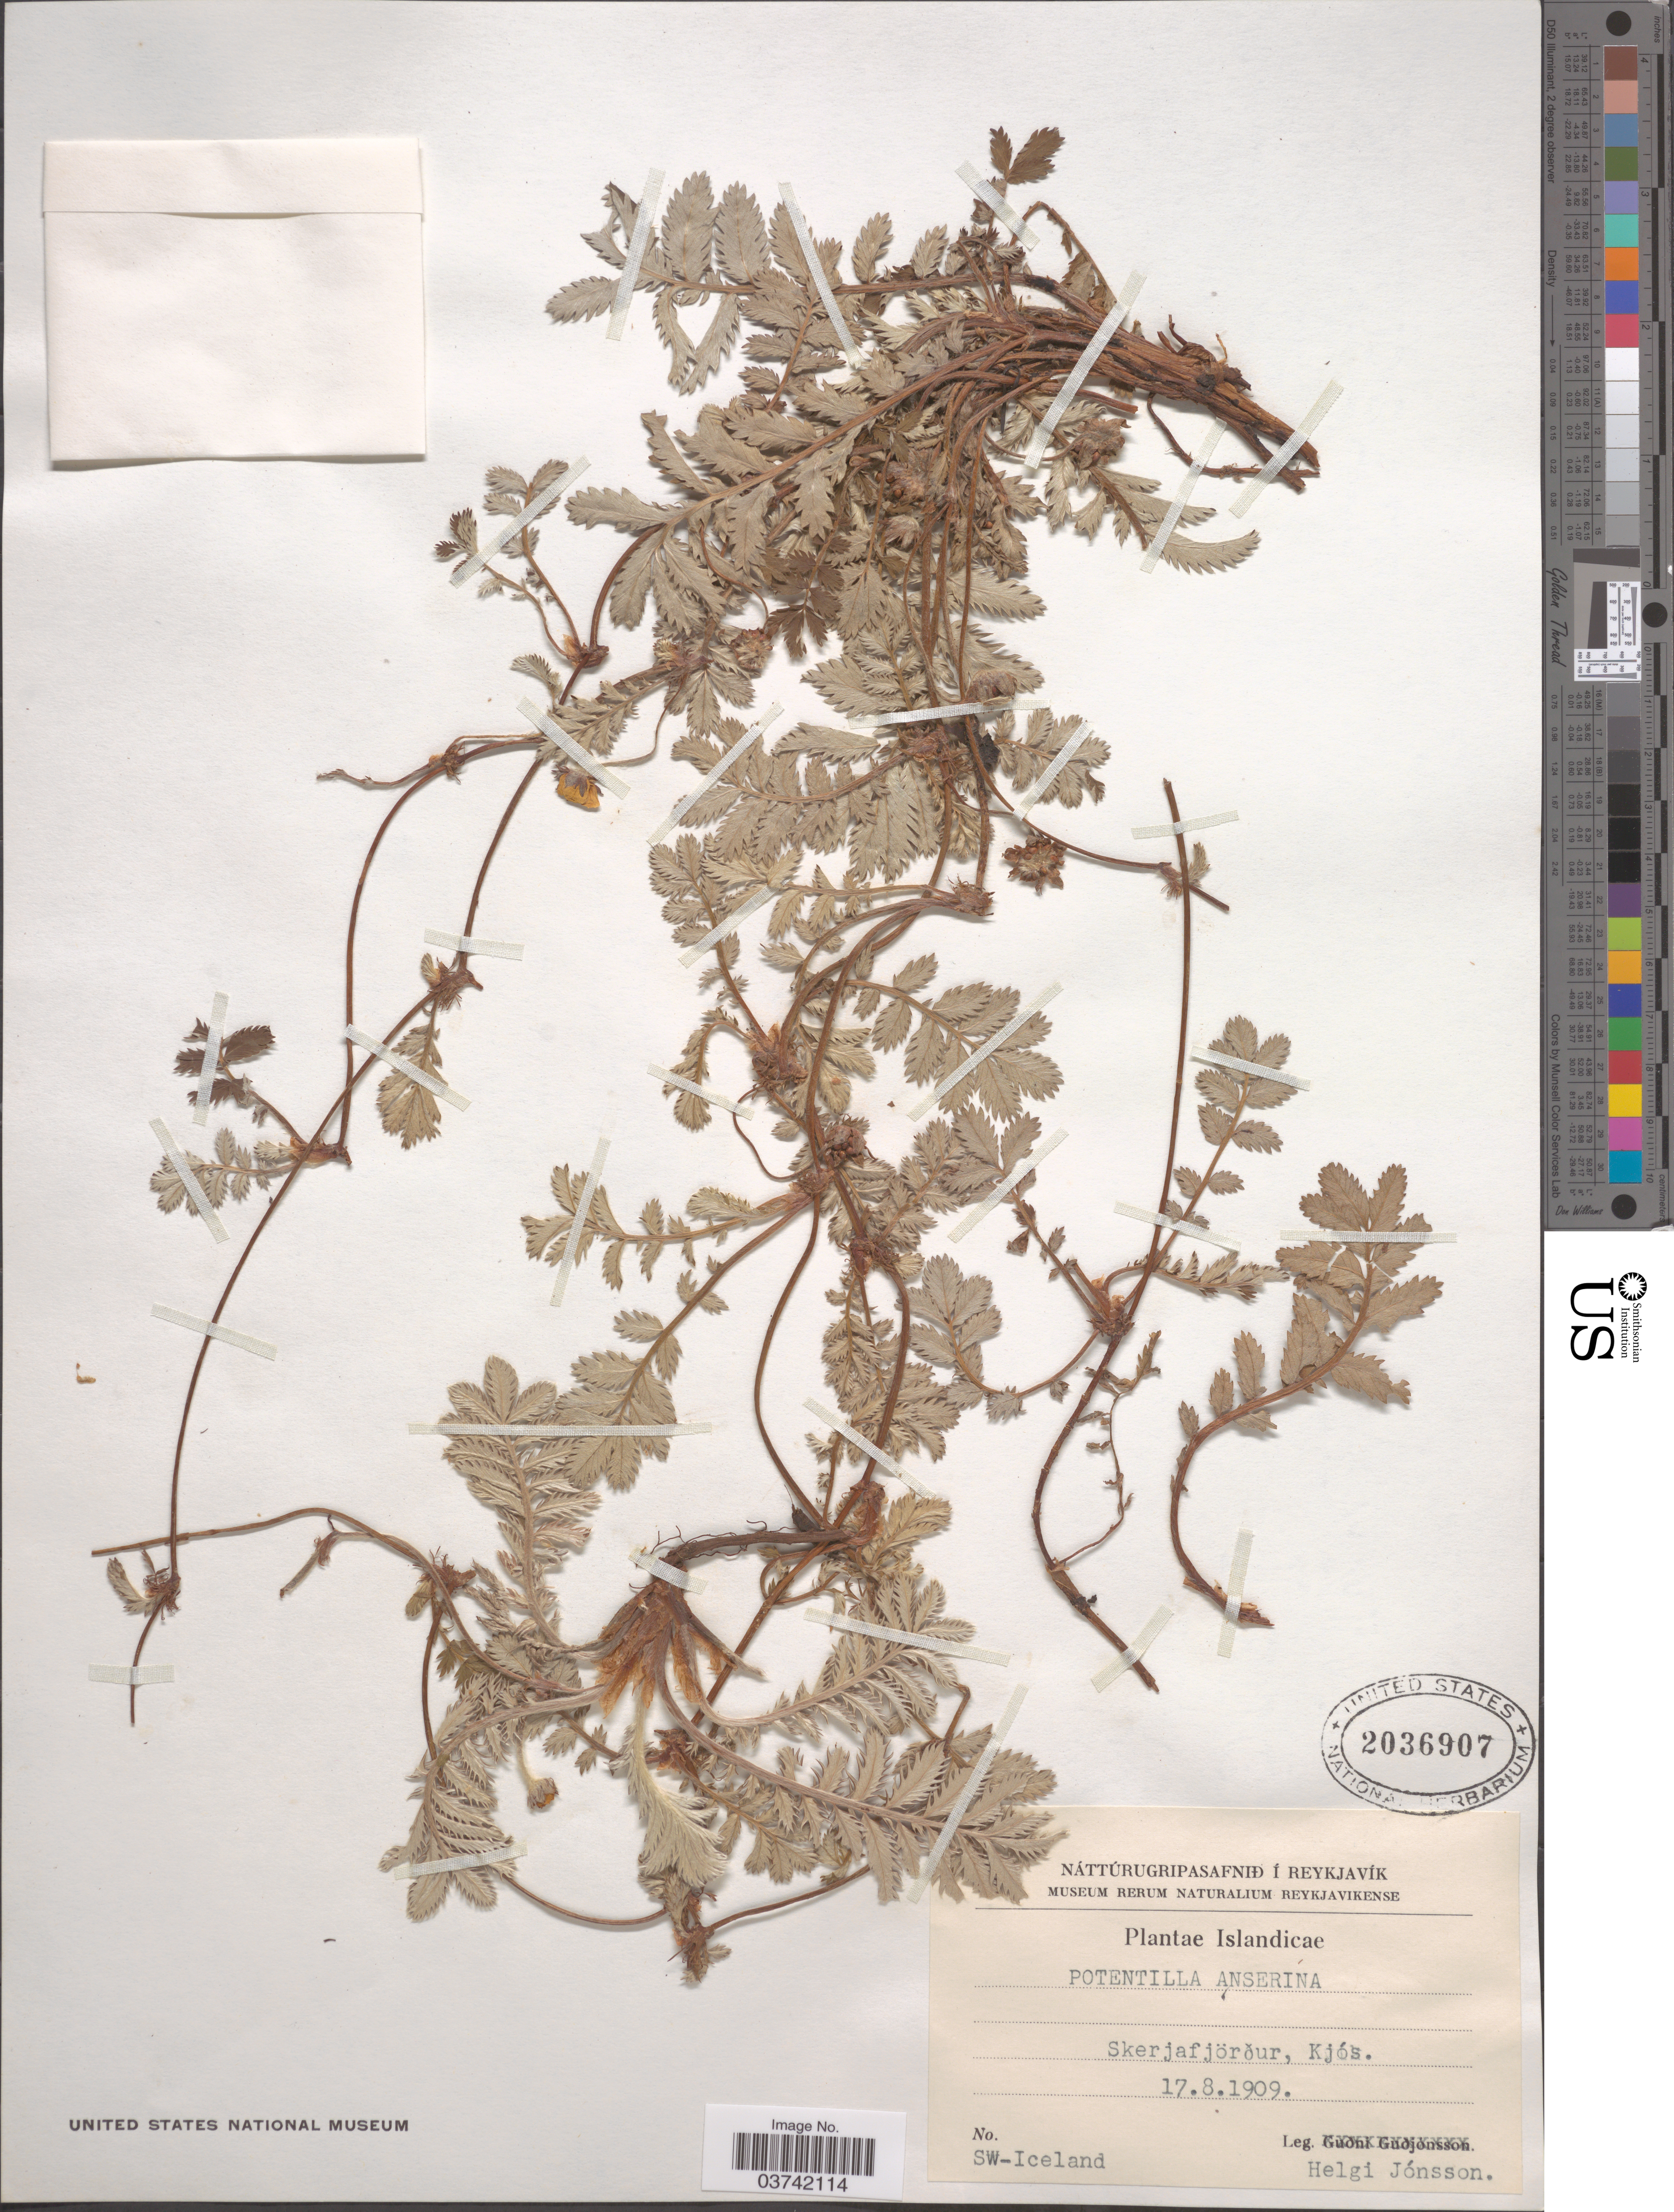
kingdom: Plantae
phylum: Tracheophyta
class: Magnoliopsida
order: Rosales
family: Rosaceae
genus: Argentina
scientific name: Argentina anserina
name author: (L.) Rydb.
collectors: H. Jónsson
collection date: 1909-08-17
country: Iceland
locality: Islandicae. Skerjafjördur, Kjós. SW-Iceland [unsure placement]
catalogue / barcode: US 2036907